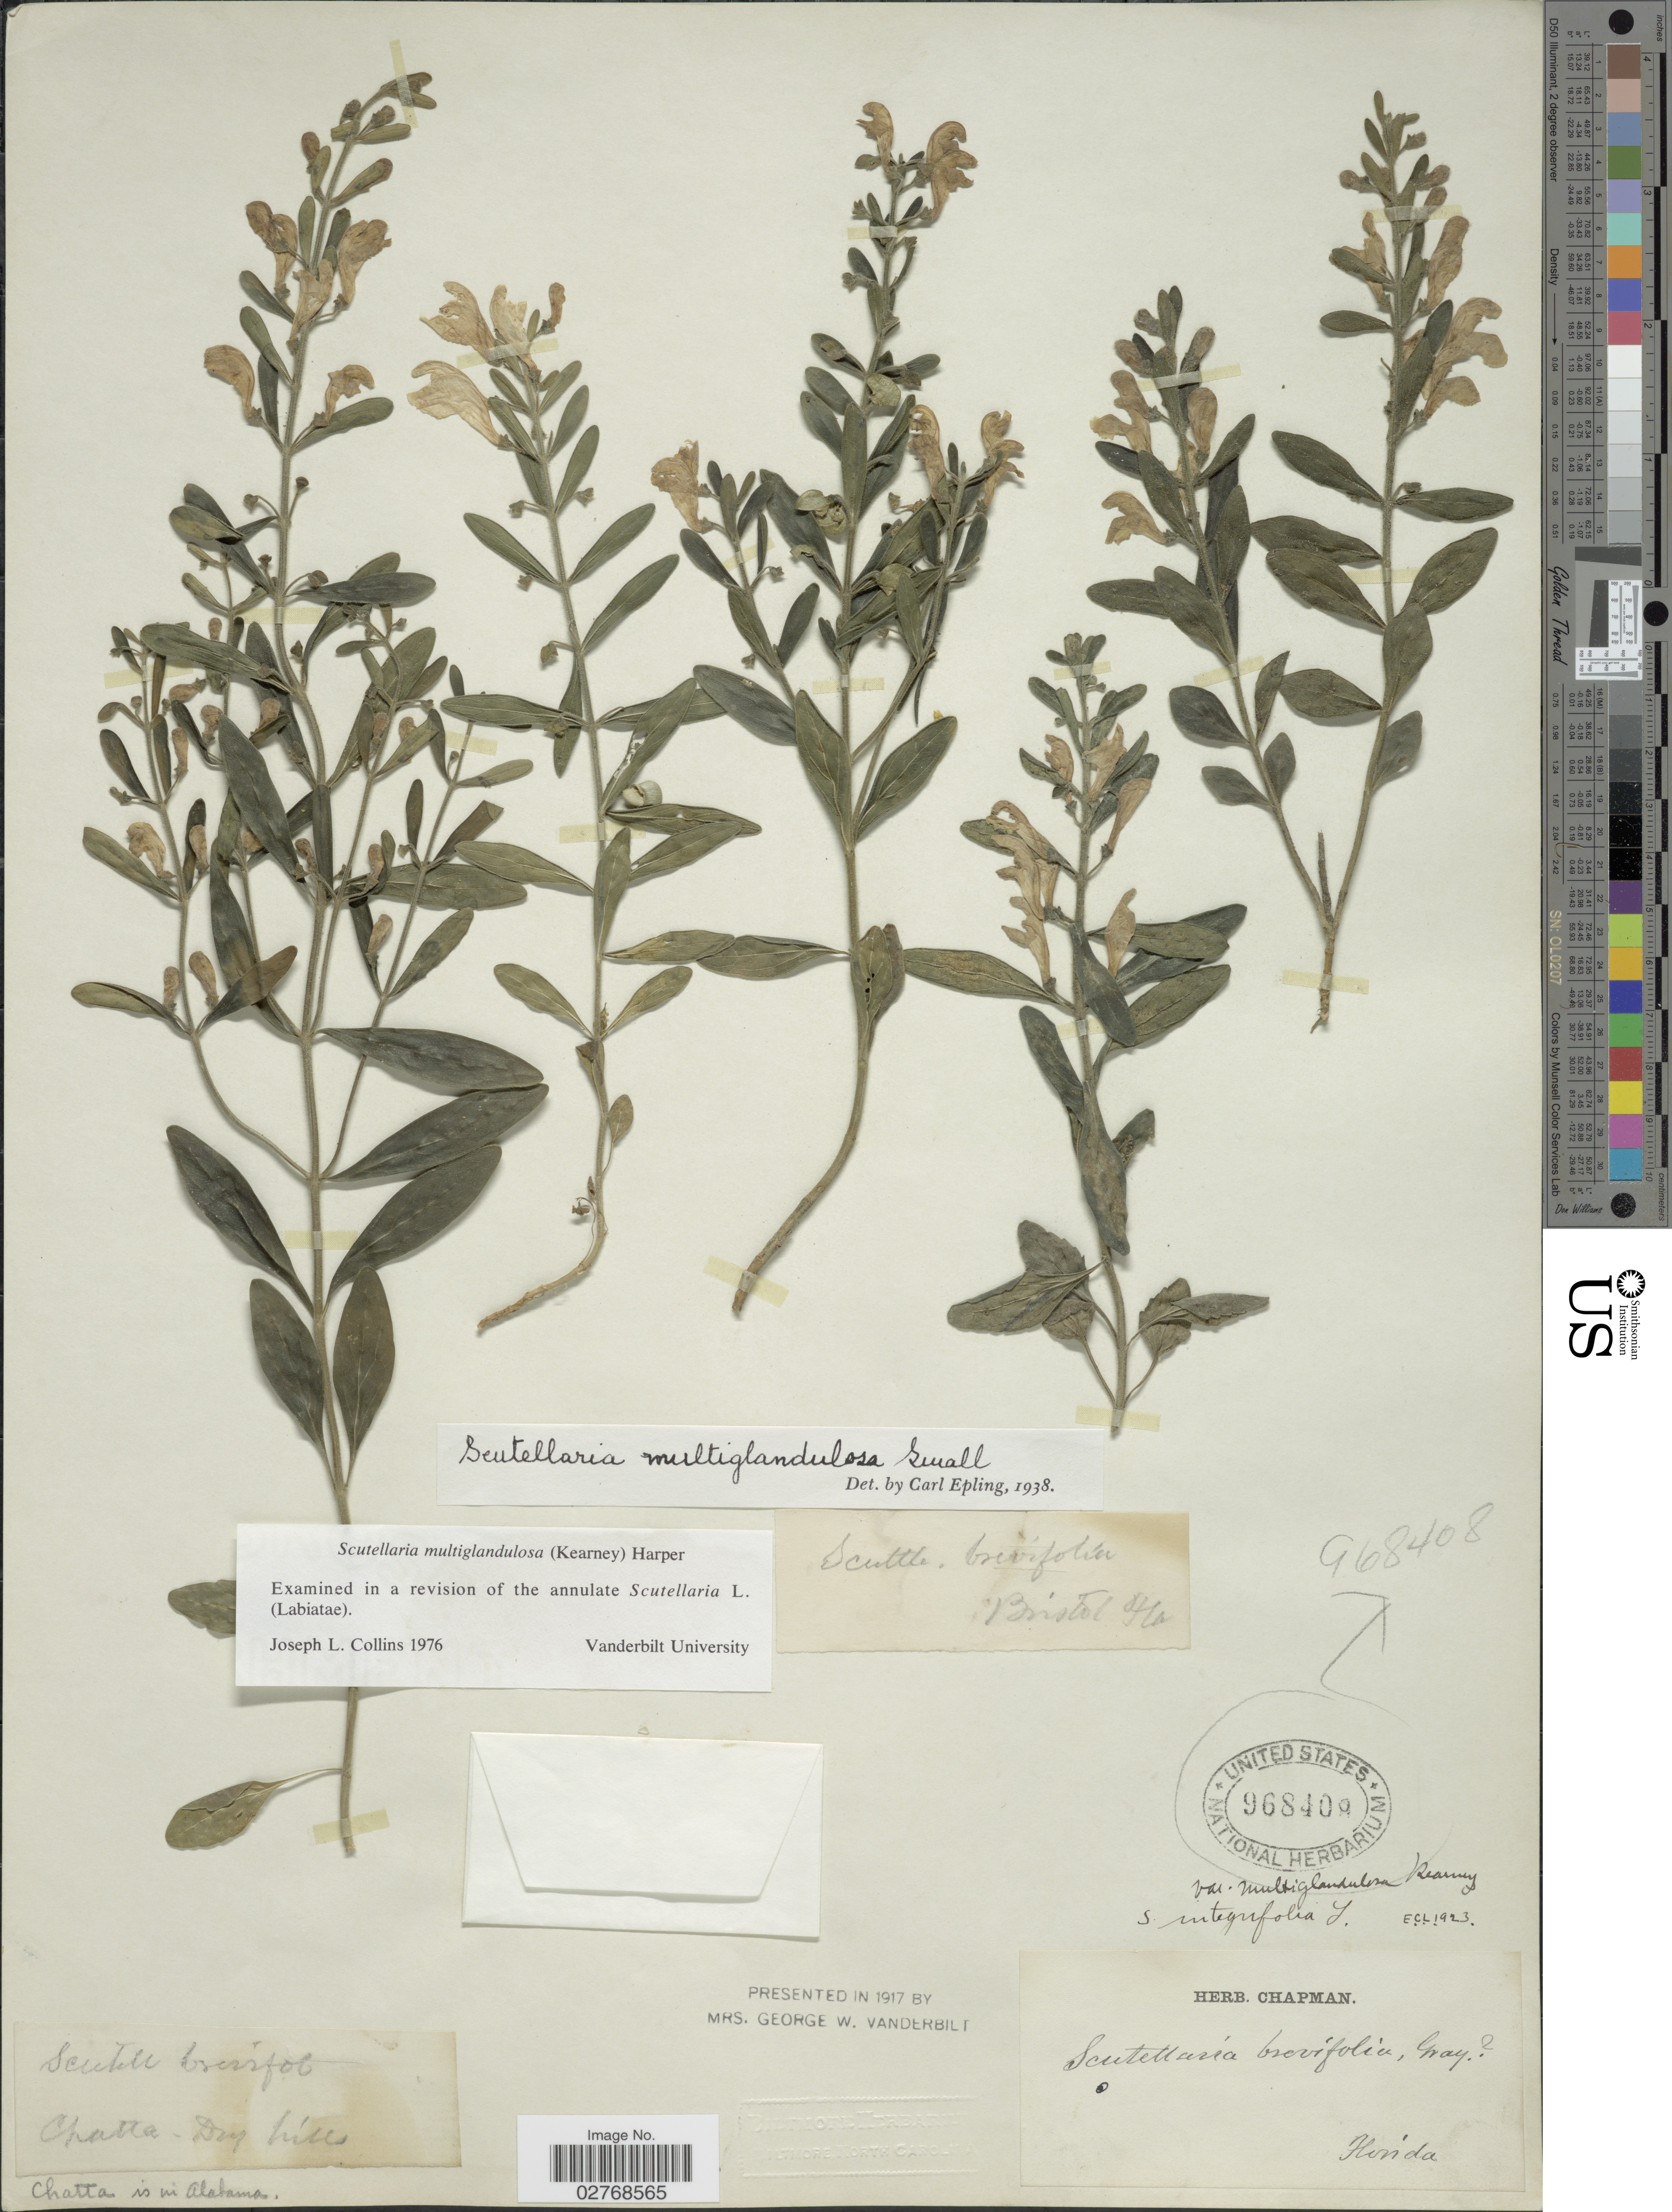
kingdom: Plantae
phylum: Tracheophyta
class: Magnoliopsida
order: Lamiales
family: Lamiaceae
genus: Scutellaria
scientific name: Scutellaria multiglandulosa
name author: (Kearney) Small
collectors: ex herb. Chapman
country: United States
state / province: Florida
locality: Bristol.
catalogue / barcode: US 968408